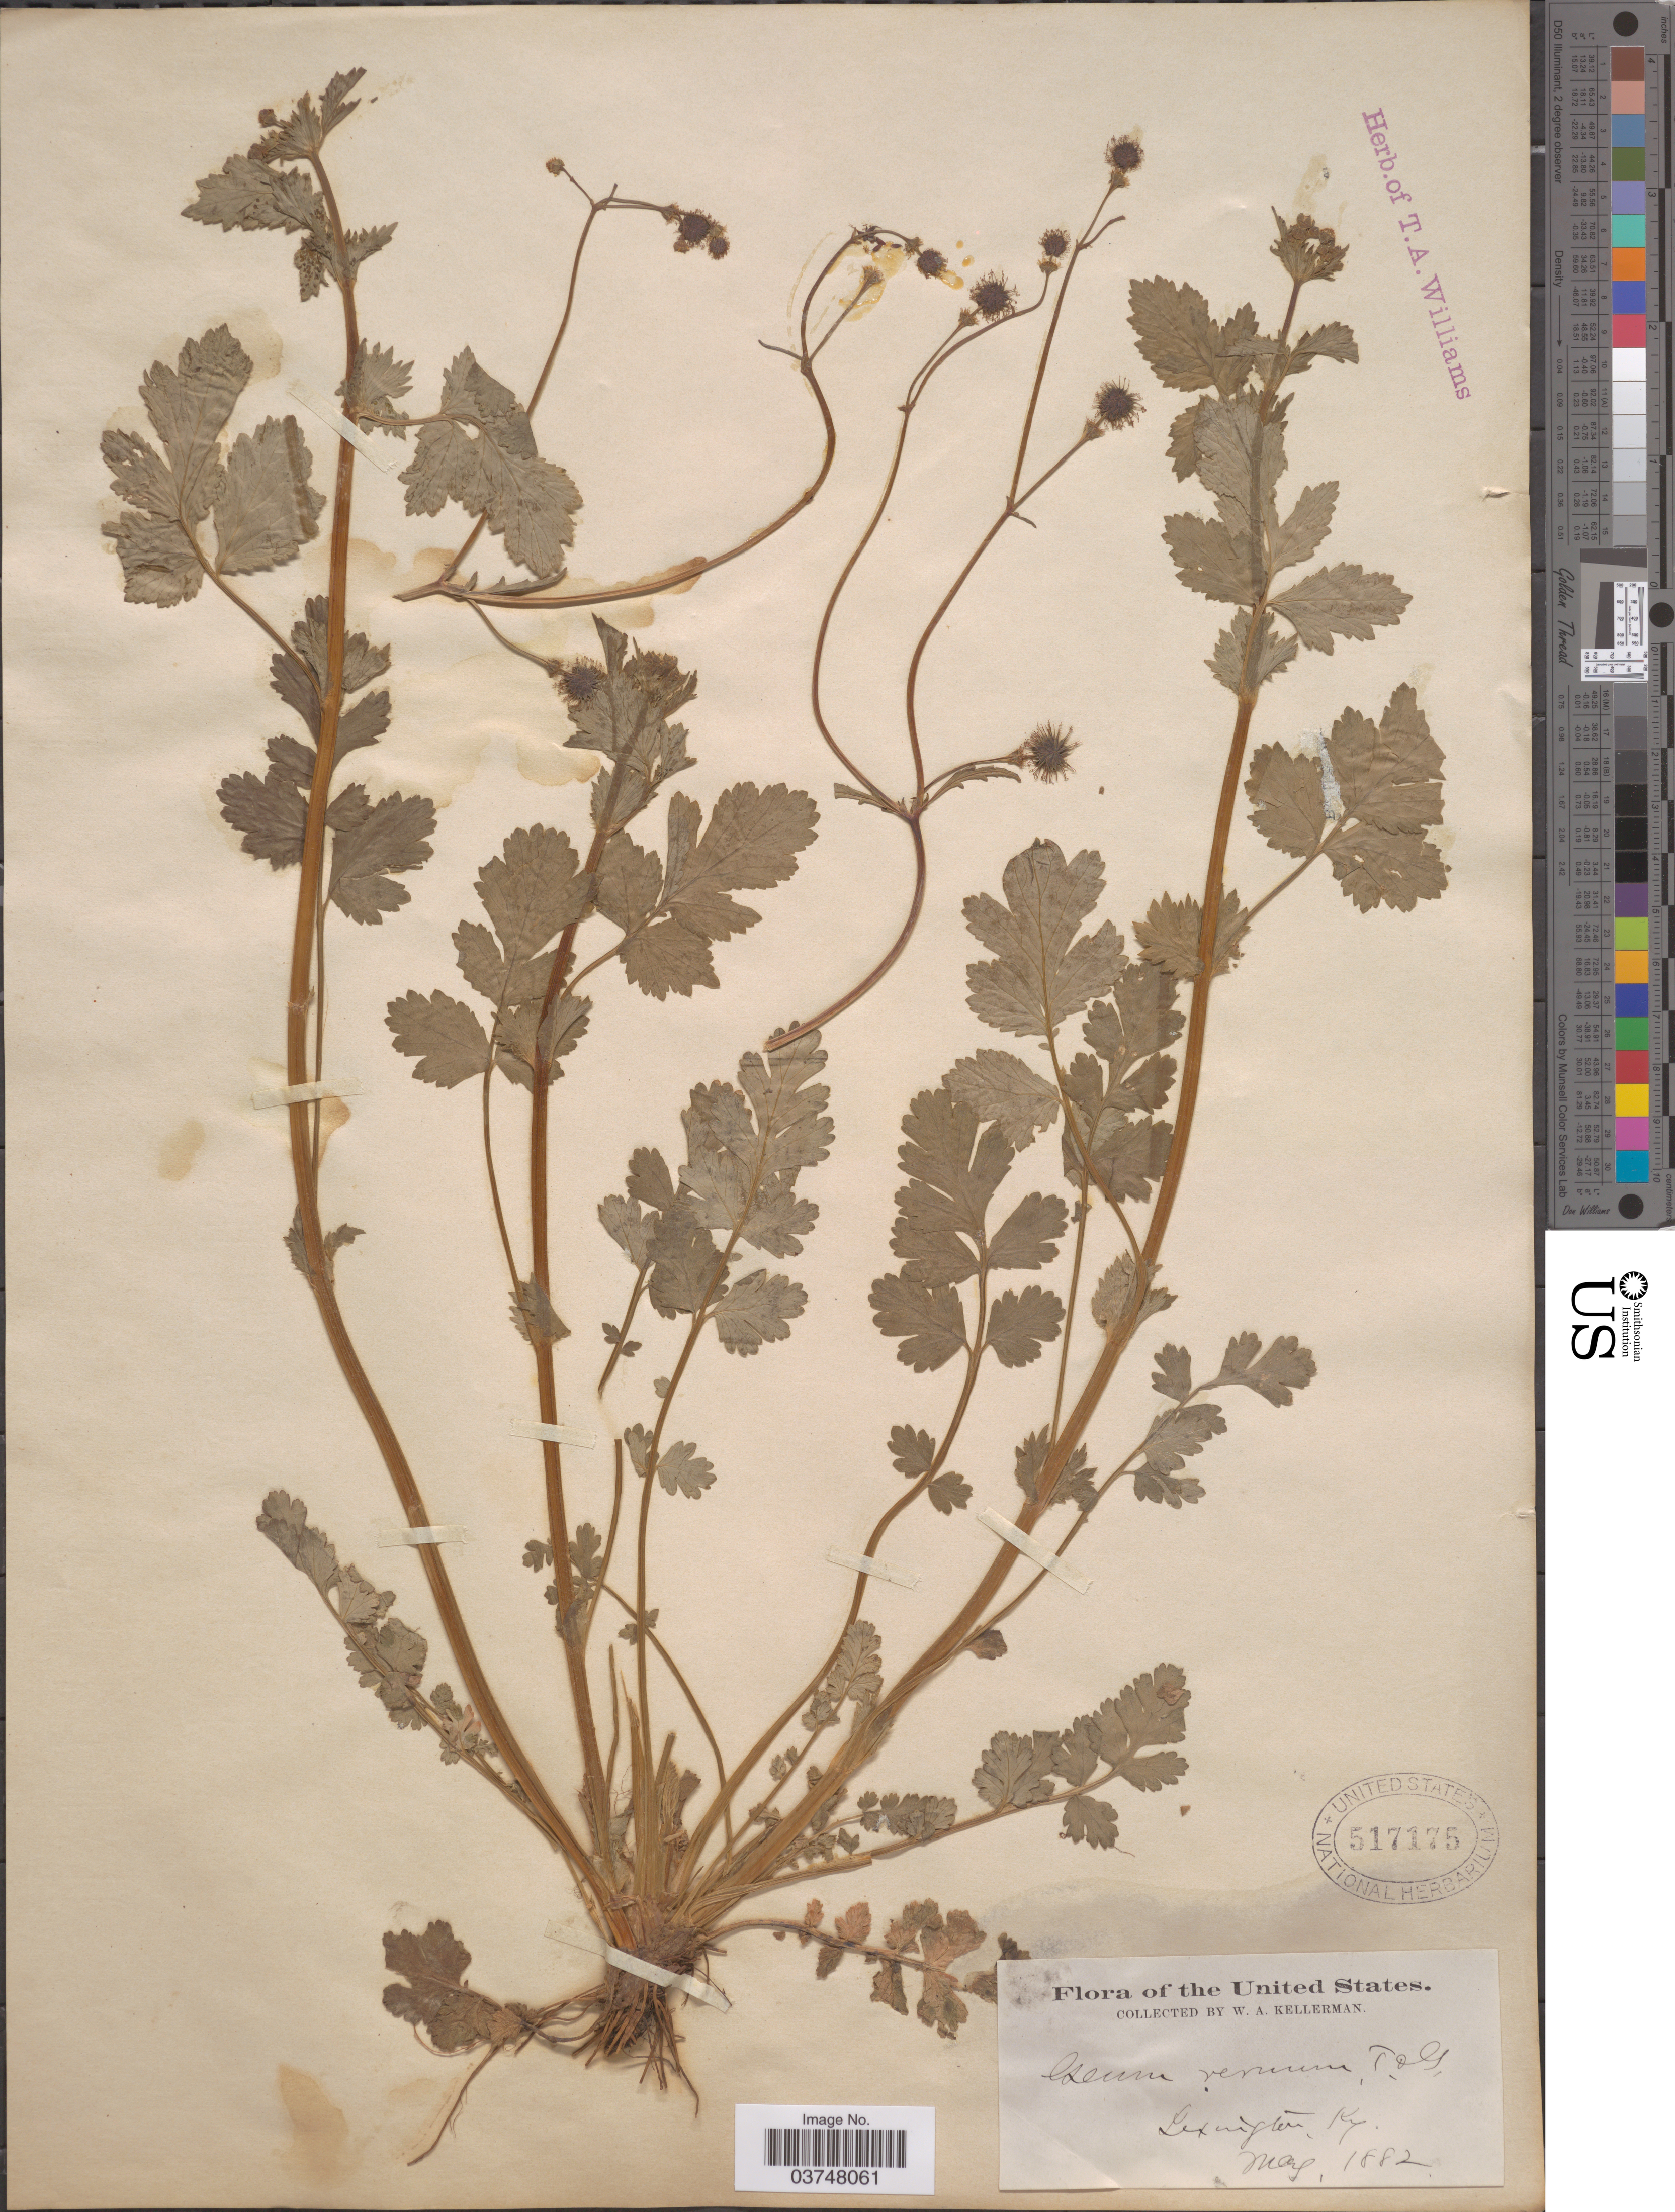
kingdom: Plantae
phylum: Tracheophyta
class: Magnoliopsida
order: Rosales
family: Rosaceae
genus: Geum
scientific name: Geum vernum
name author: (Raf.) Torr. & A. Gray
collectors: W. Kellerman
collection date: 1882-05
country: United States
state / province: Kentucky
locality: Lexington.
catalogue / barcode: US 517175